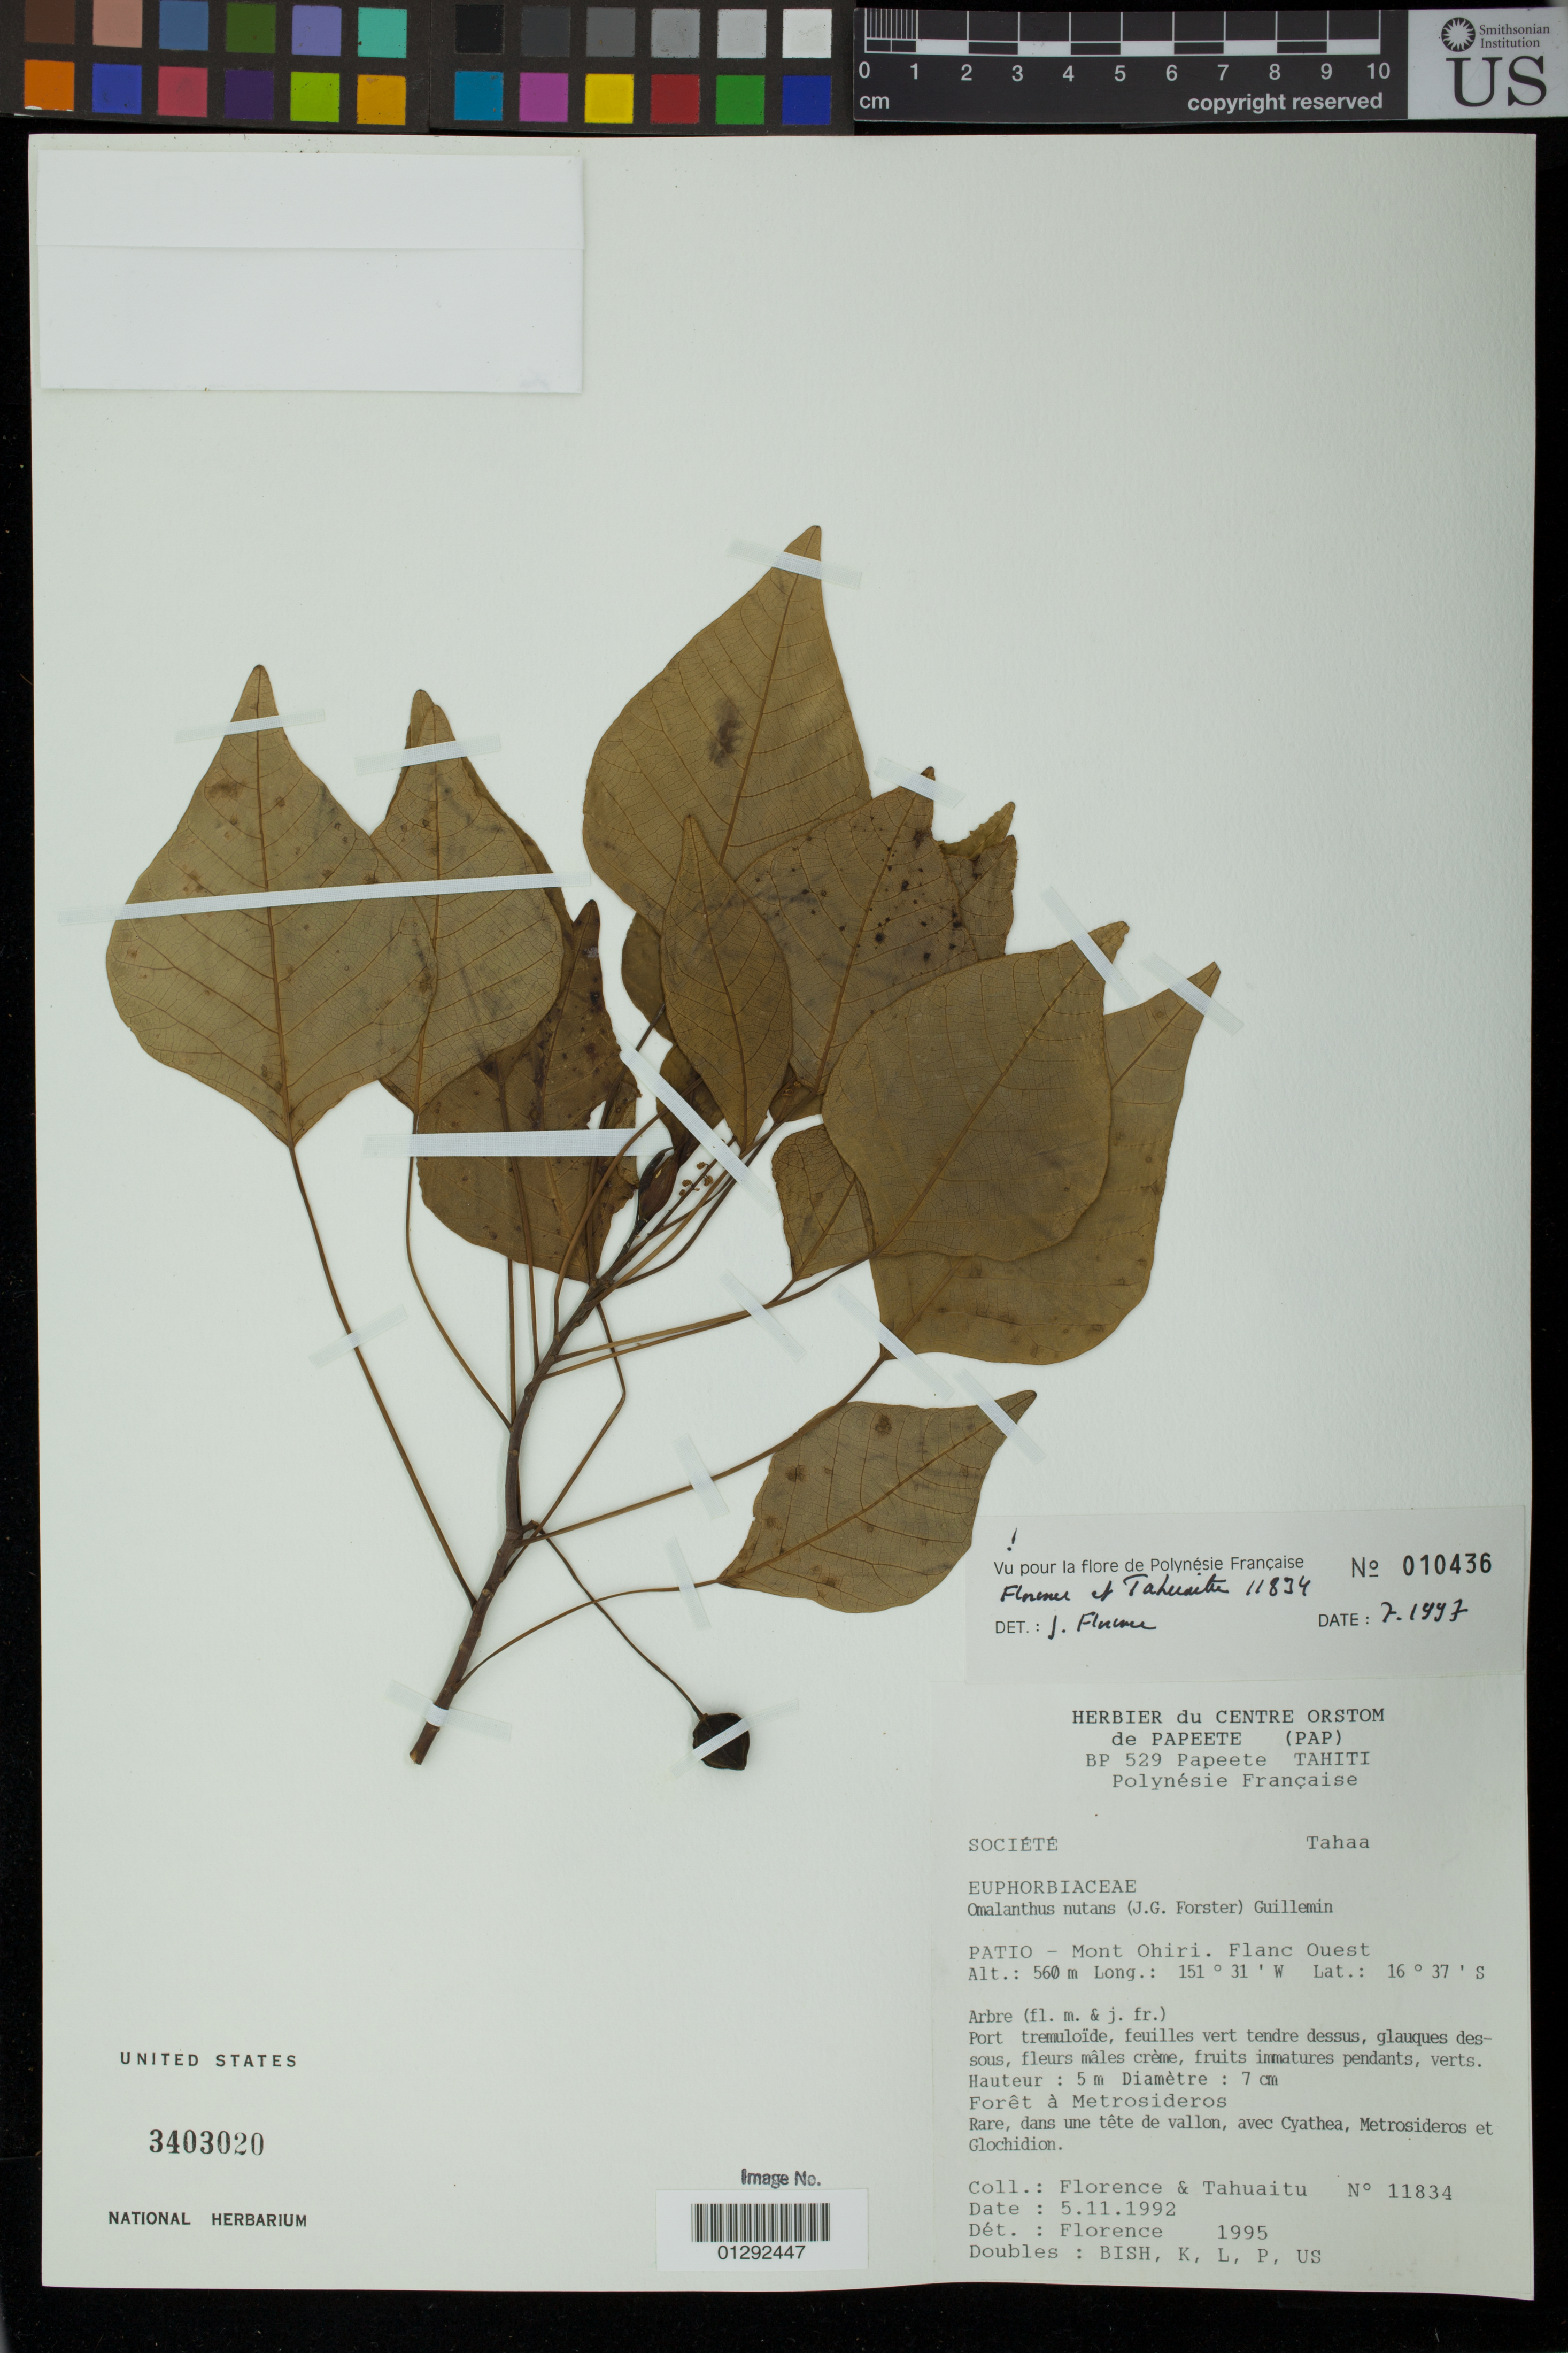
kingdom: Plantae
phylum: Tracheophyta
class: Magnoliopsida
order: Malpighiales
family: Euphorbiaceae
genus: Homalanthus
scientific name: Homalanthus nutans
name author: (G. Forst.) Guill.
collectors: -. Florence & -. Tahuaitu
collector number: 11834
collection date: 1992-11-05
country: French Polynesia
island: Tahaa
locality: Patio - Mont Ohiri. Tahaa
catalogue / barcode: US 3403020